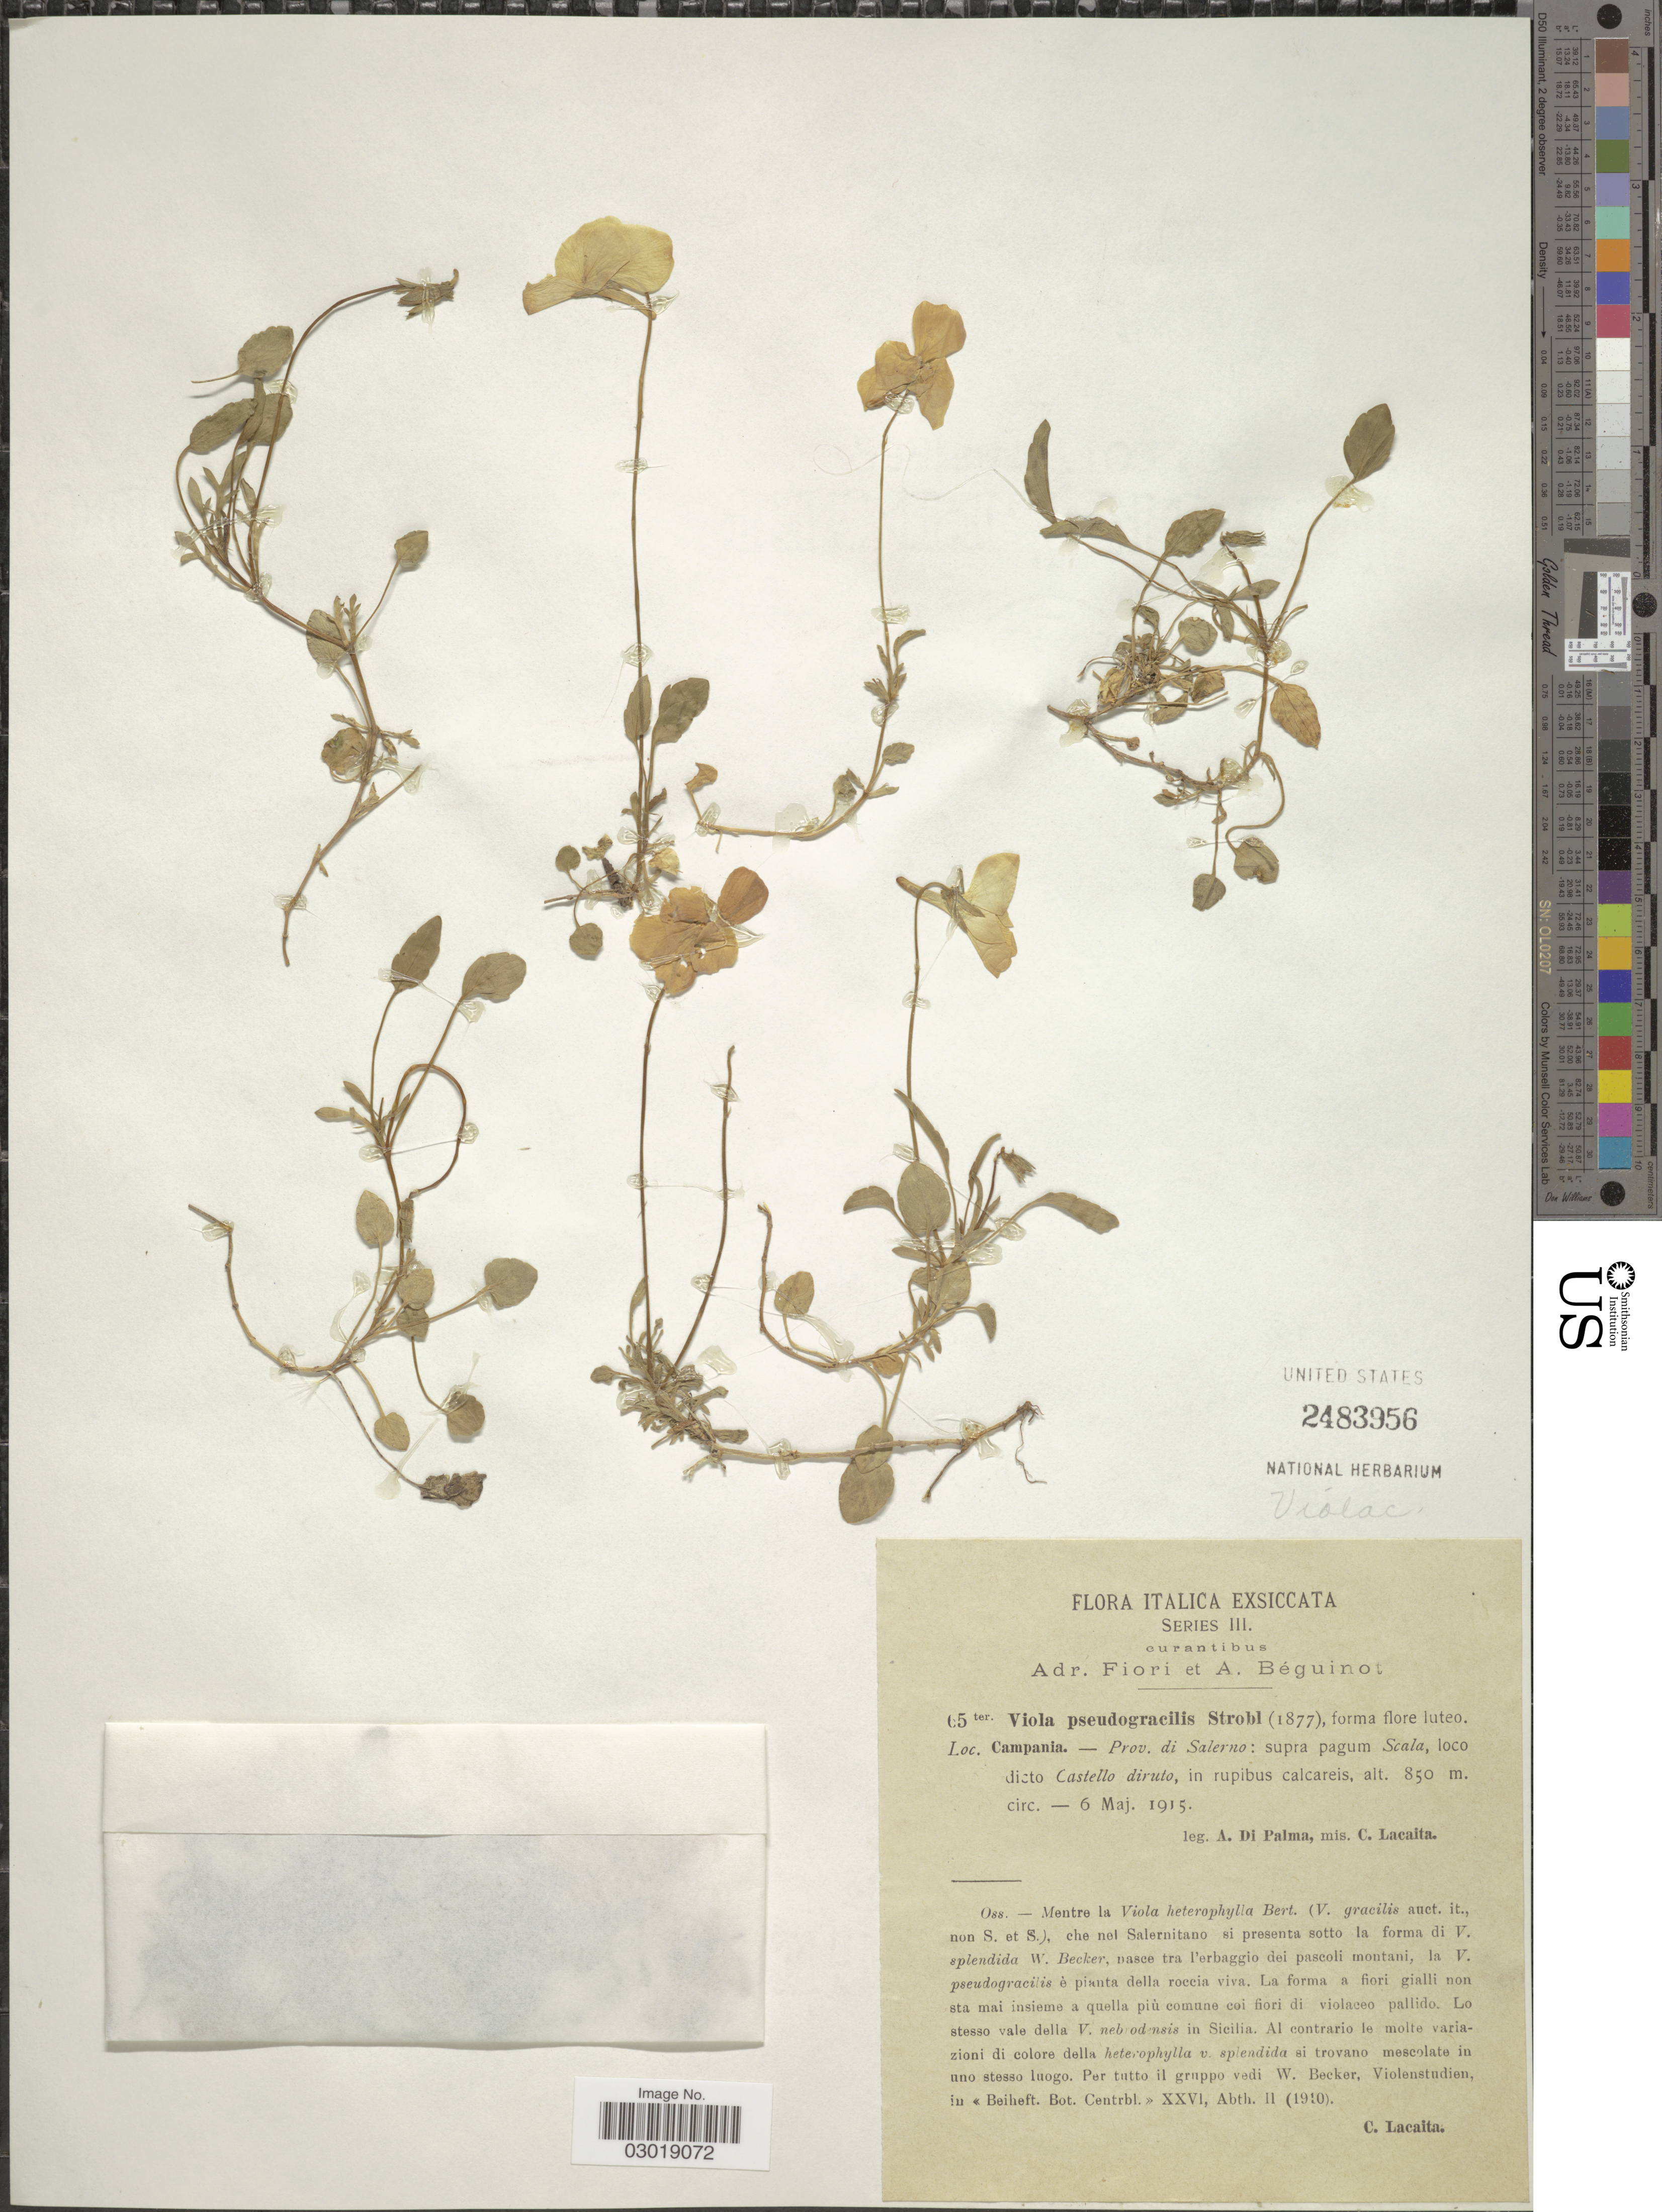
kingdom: Plantae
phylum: Tracheophyta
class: Magnoliopsida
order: Malpighiales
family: Violaceae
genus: Viola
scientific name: Viola pseudogracilis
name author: Strobl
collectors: A. Di Palma & C. Lacaita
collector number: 65ter.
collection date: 1915-05-06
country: Italy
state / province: Campania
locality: Prov. di Salerno: supra pagum Scala, loco dicto Castello diruto.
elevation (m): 850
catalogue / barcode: US 2483956